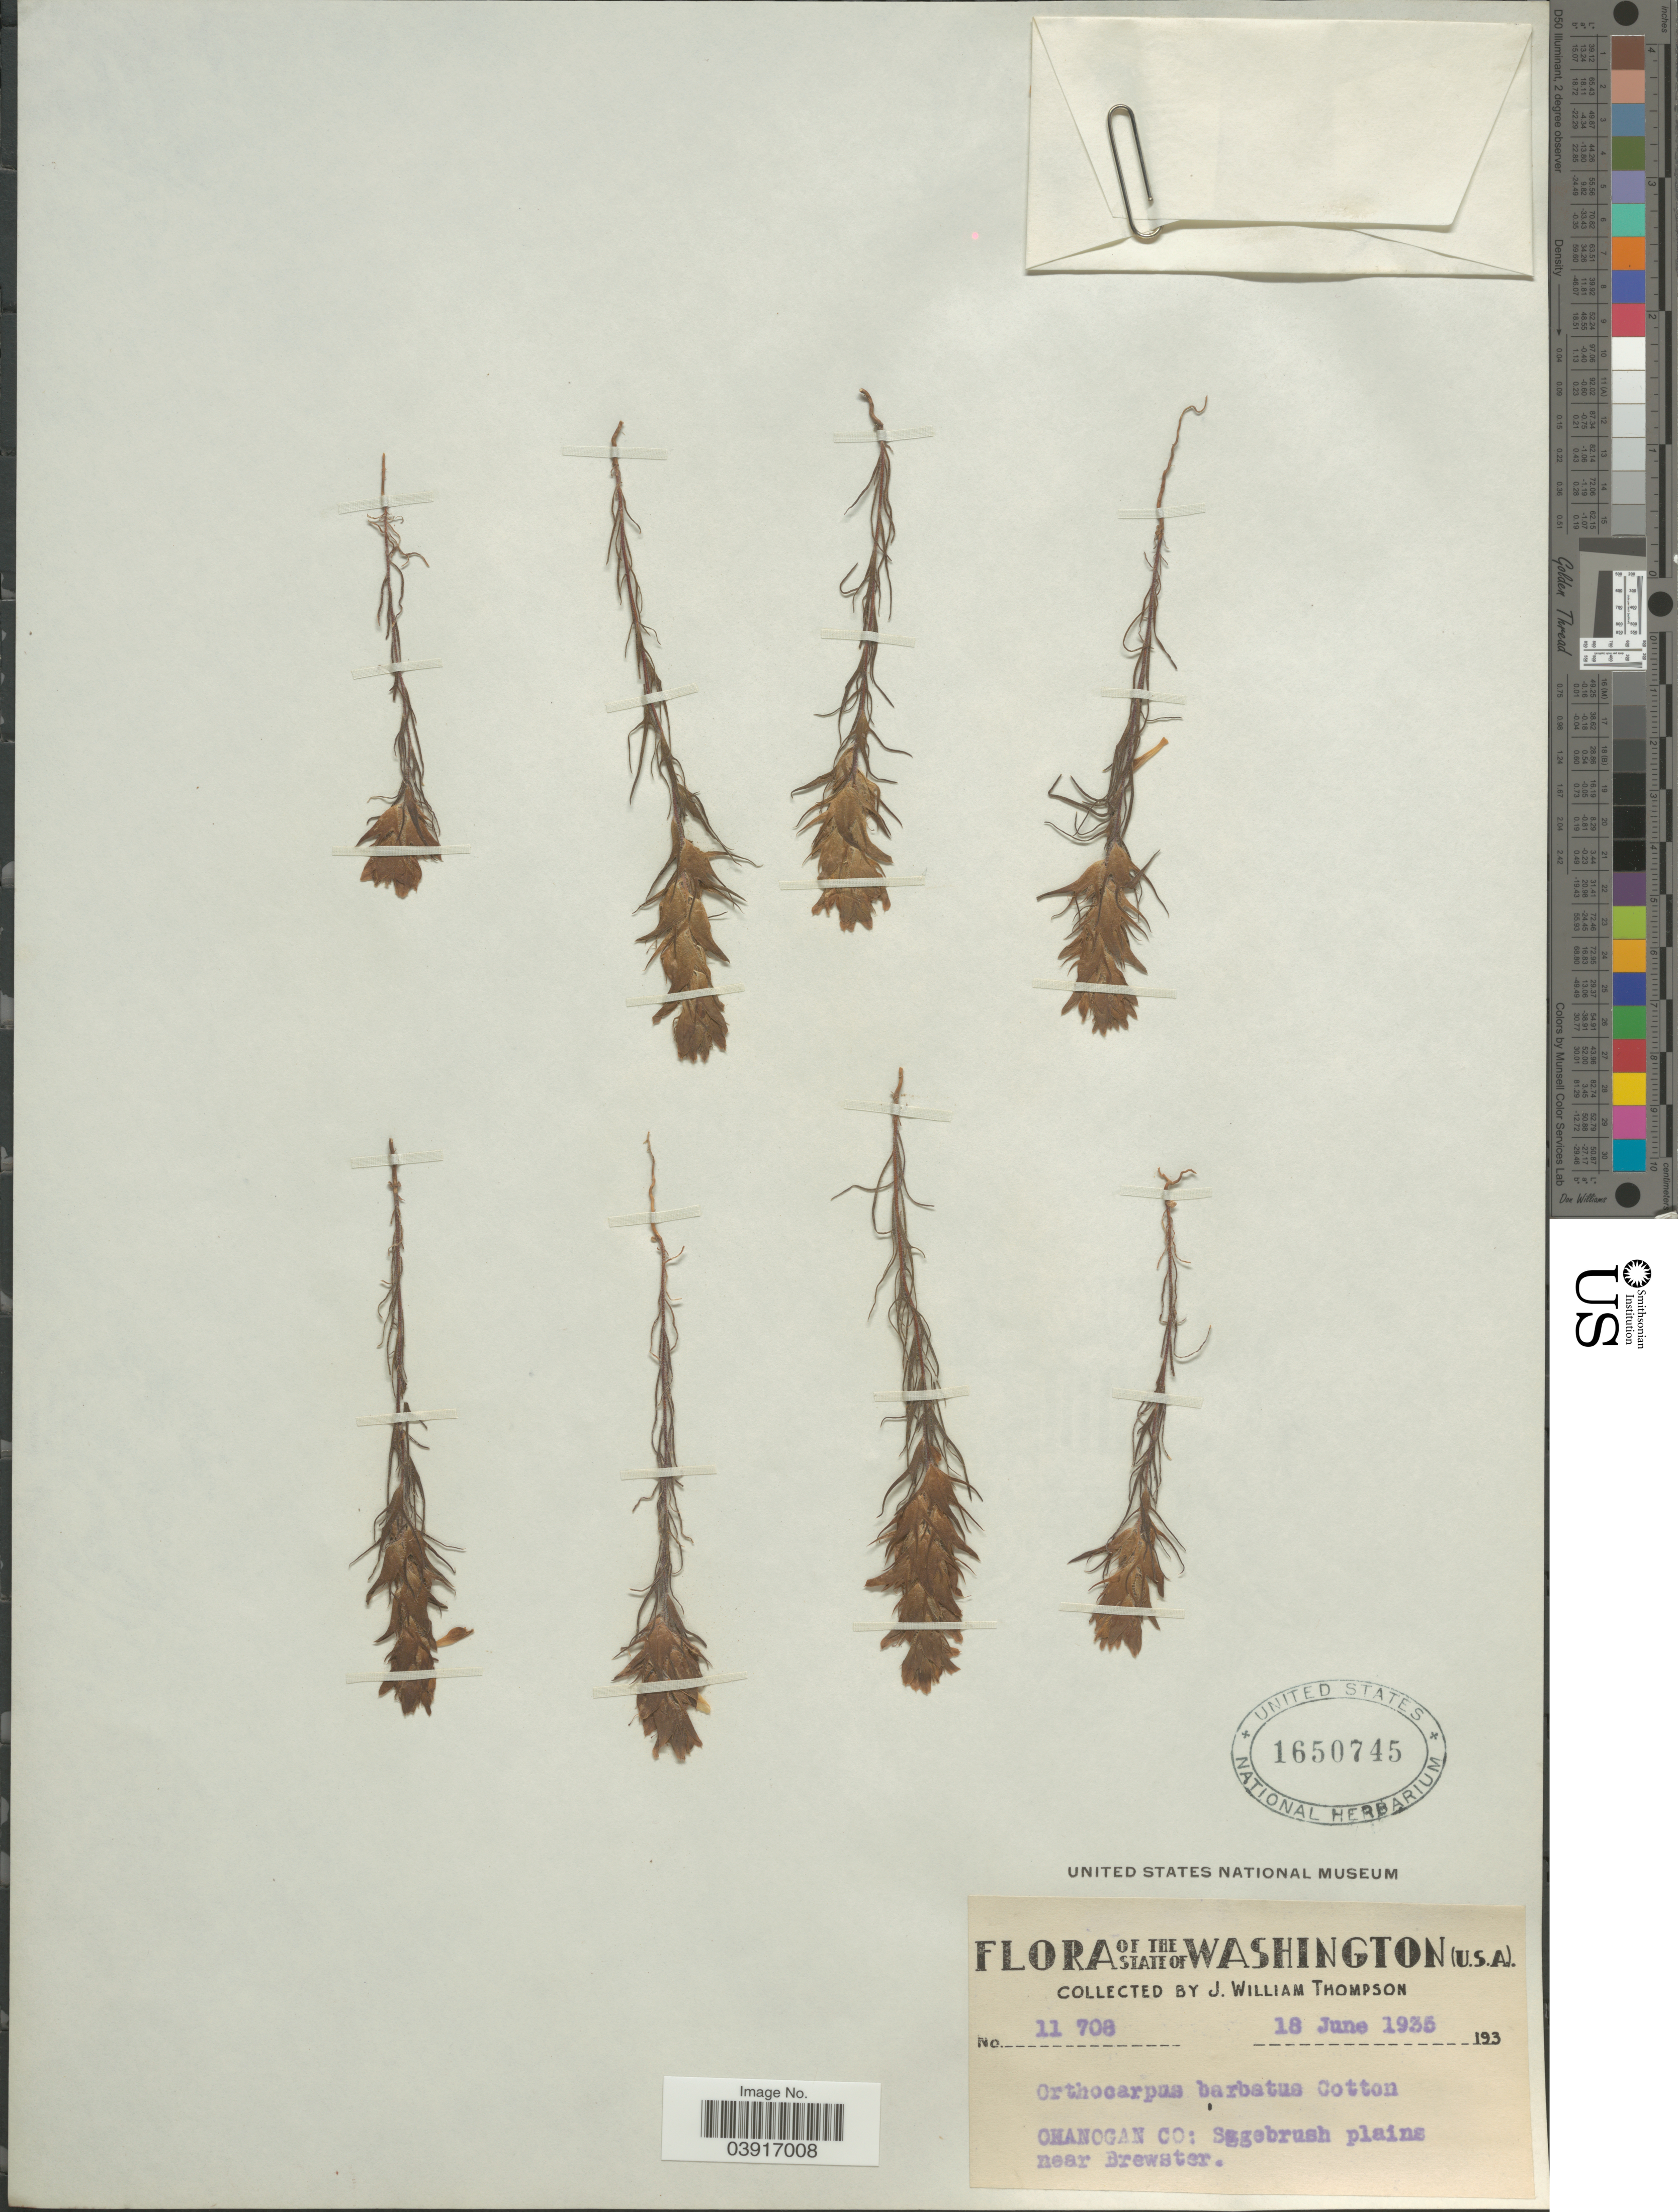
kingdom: Plantae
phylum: Tracheophyta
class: Magnoliopsida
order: Lamiales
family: Orobanchaceae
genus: Orthocarpus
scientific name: Orthocarpus barbatus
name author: J.S. Cotton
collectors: J. W. Thompson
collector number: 11708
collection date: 1935-06-18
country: United States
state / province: Washington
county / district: Okanogan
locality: Okanogan Co: Sagebrush plains near Brewster.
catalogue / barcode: US 1650745